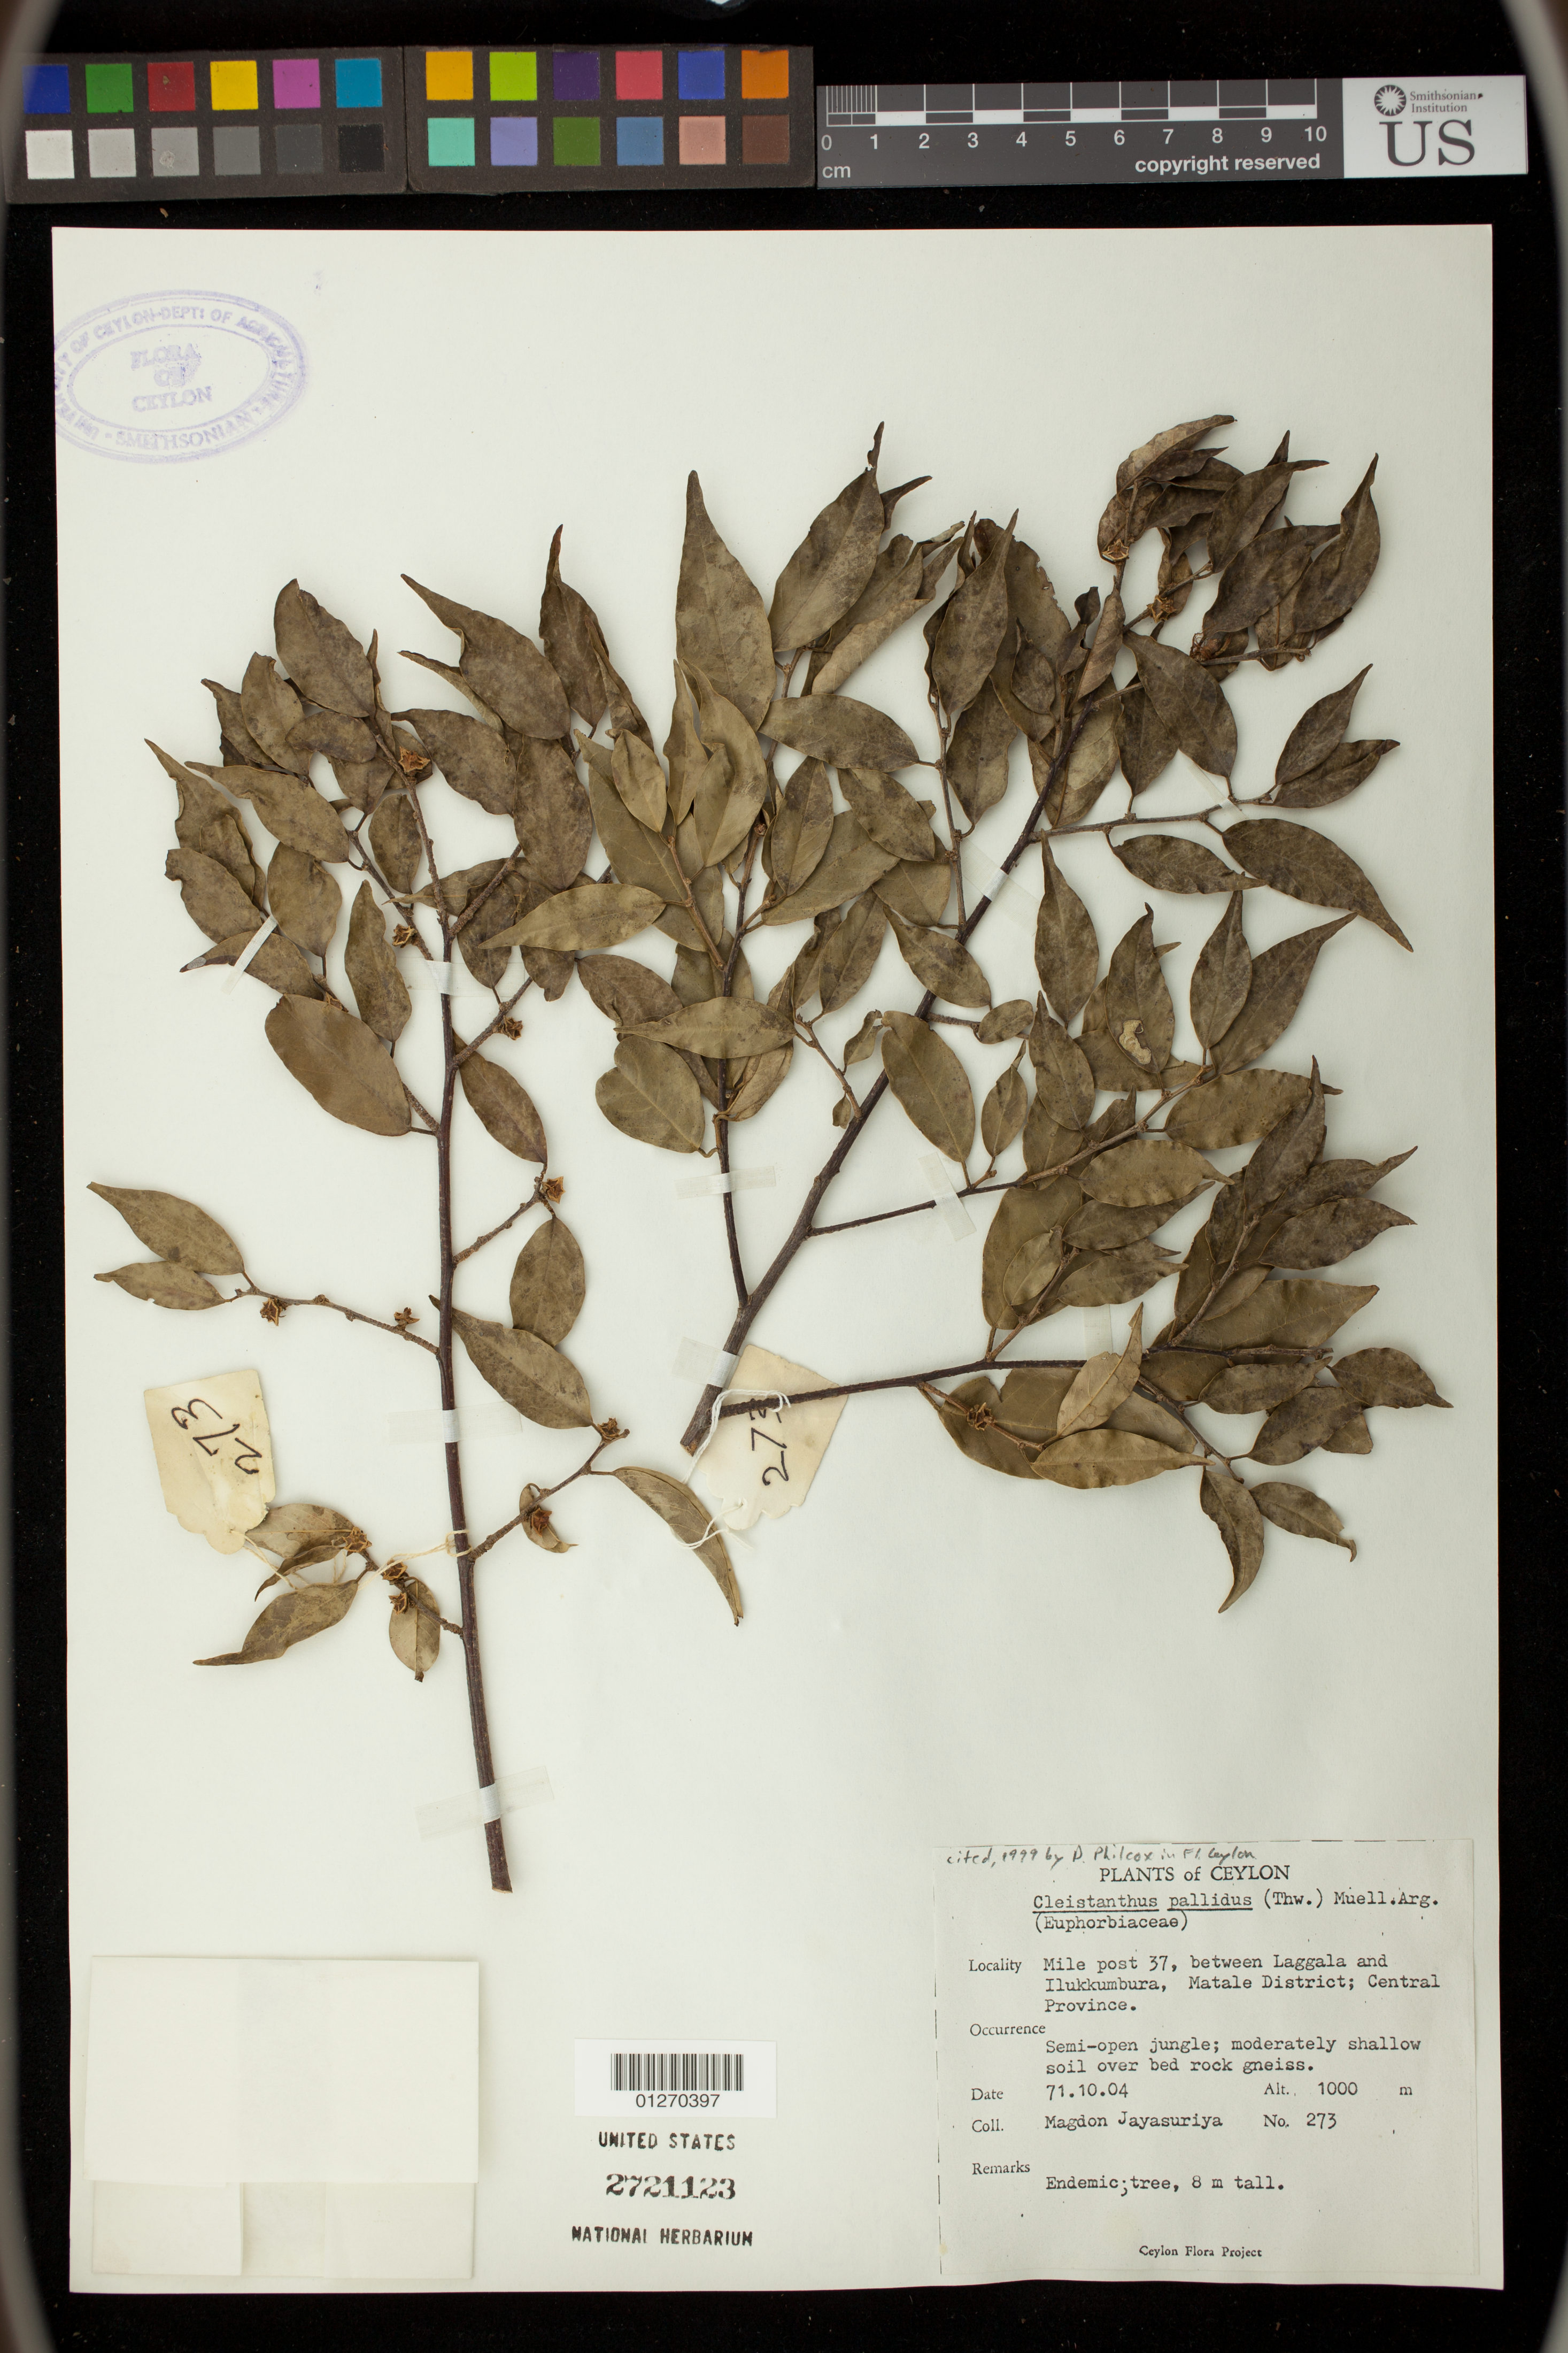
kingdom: Plantae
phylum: Tracheophyta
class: Magnoliopsida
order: Malpighiales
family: Phyllanthaceae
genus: Cleistanthus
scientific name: Cleistanthus pallidus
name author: (Thwaites) Müll. Arg.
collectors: A. H. Jayasuriya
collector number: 273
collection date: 1971-10-04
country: Sri Lanka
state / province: Central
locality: Mile post 37, between Laggala and Ilukkumbura, Matale District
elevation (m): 1000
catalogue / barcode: US 2721123